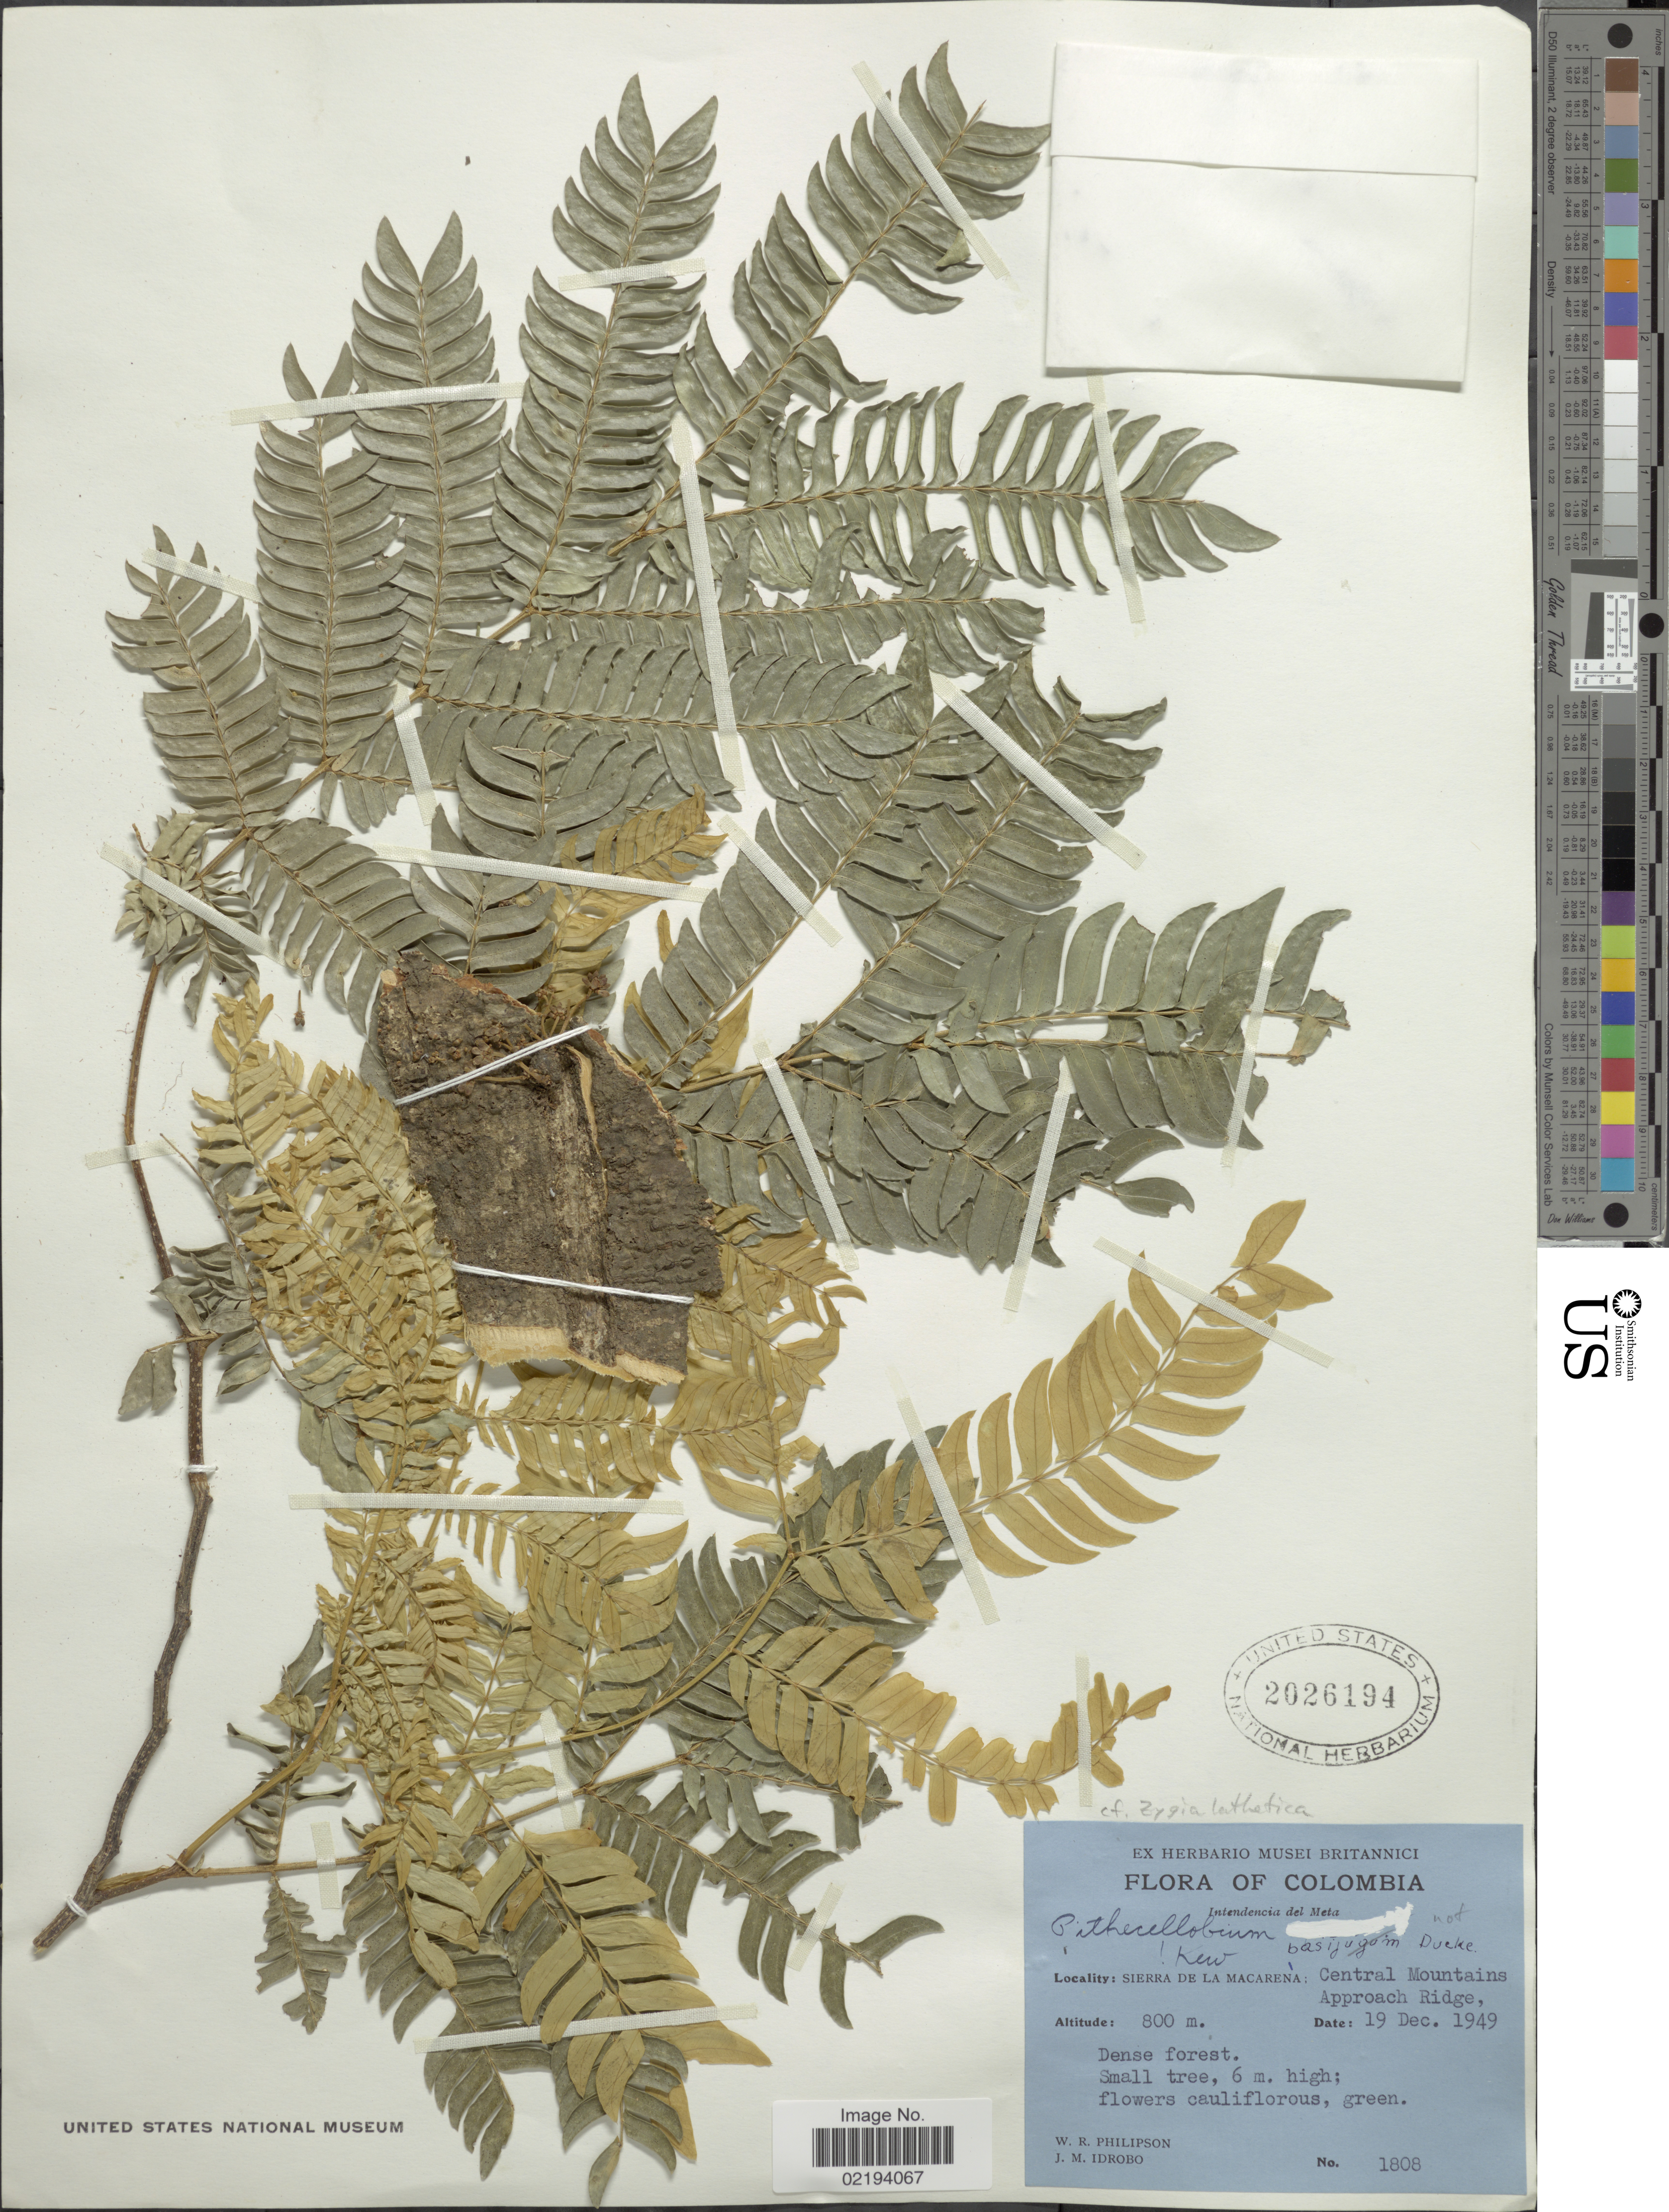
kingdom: Plantae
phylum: Tracheophyta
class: Magnoliopsida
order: Fabales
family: Fabaceae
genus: Zygia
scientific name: Zygia lathetica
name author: Barneby & J.W. Grimes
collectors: W. R. Philipson & J. M. Idrobo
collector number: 1808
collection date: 1949-12-19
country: Colombia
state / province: Meta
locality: Intendencia del Meta, Sierra De La Macarena: central Mountains Approach Ridge. Dense forest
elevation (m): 800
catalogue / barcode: US 2026194